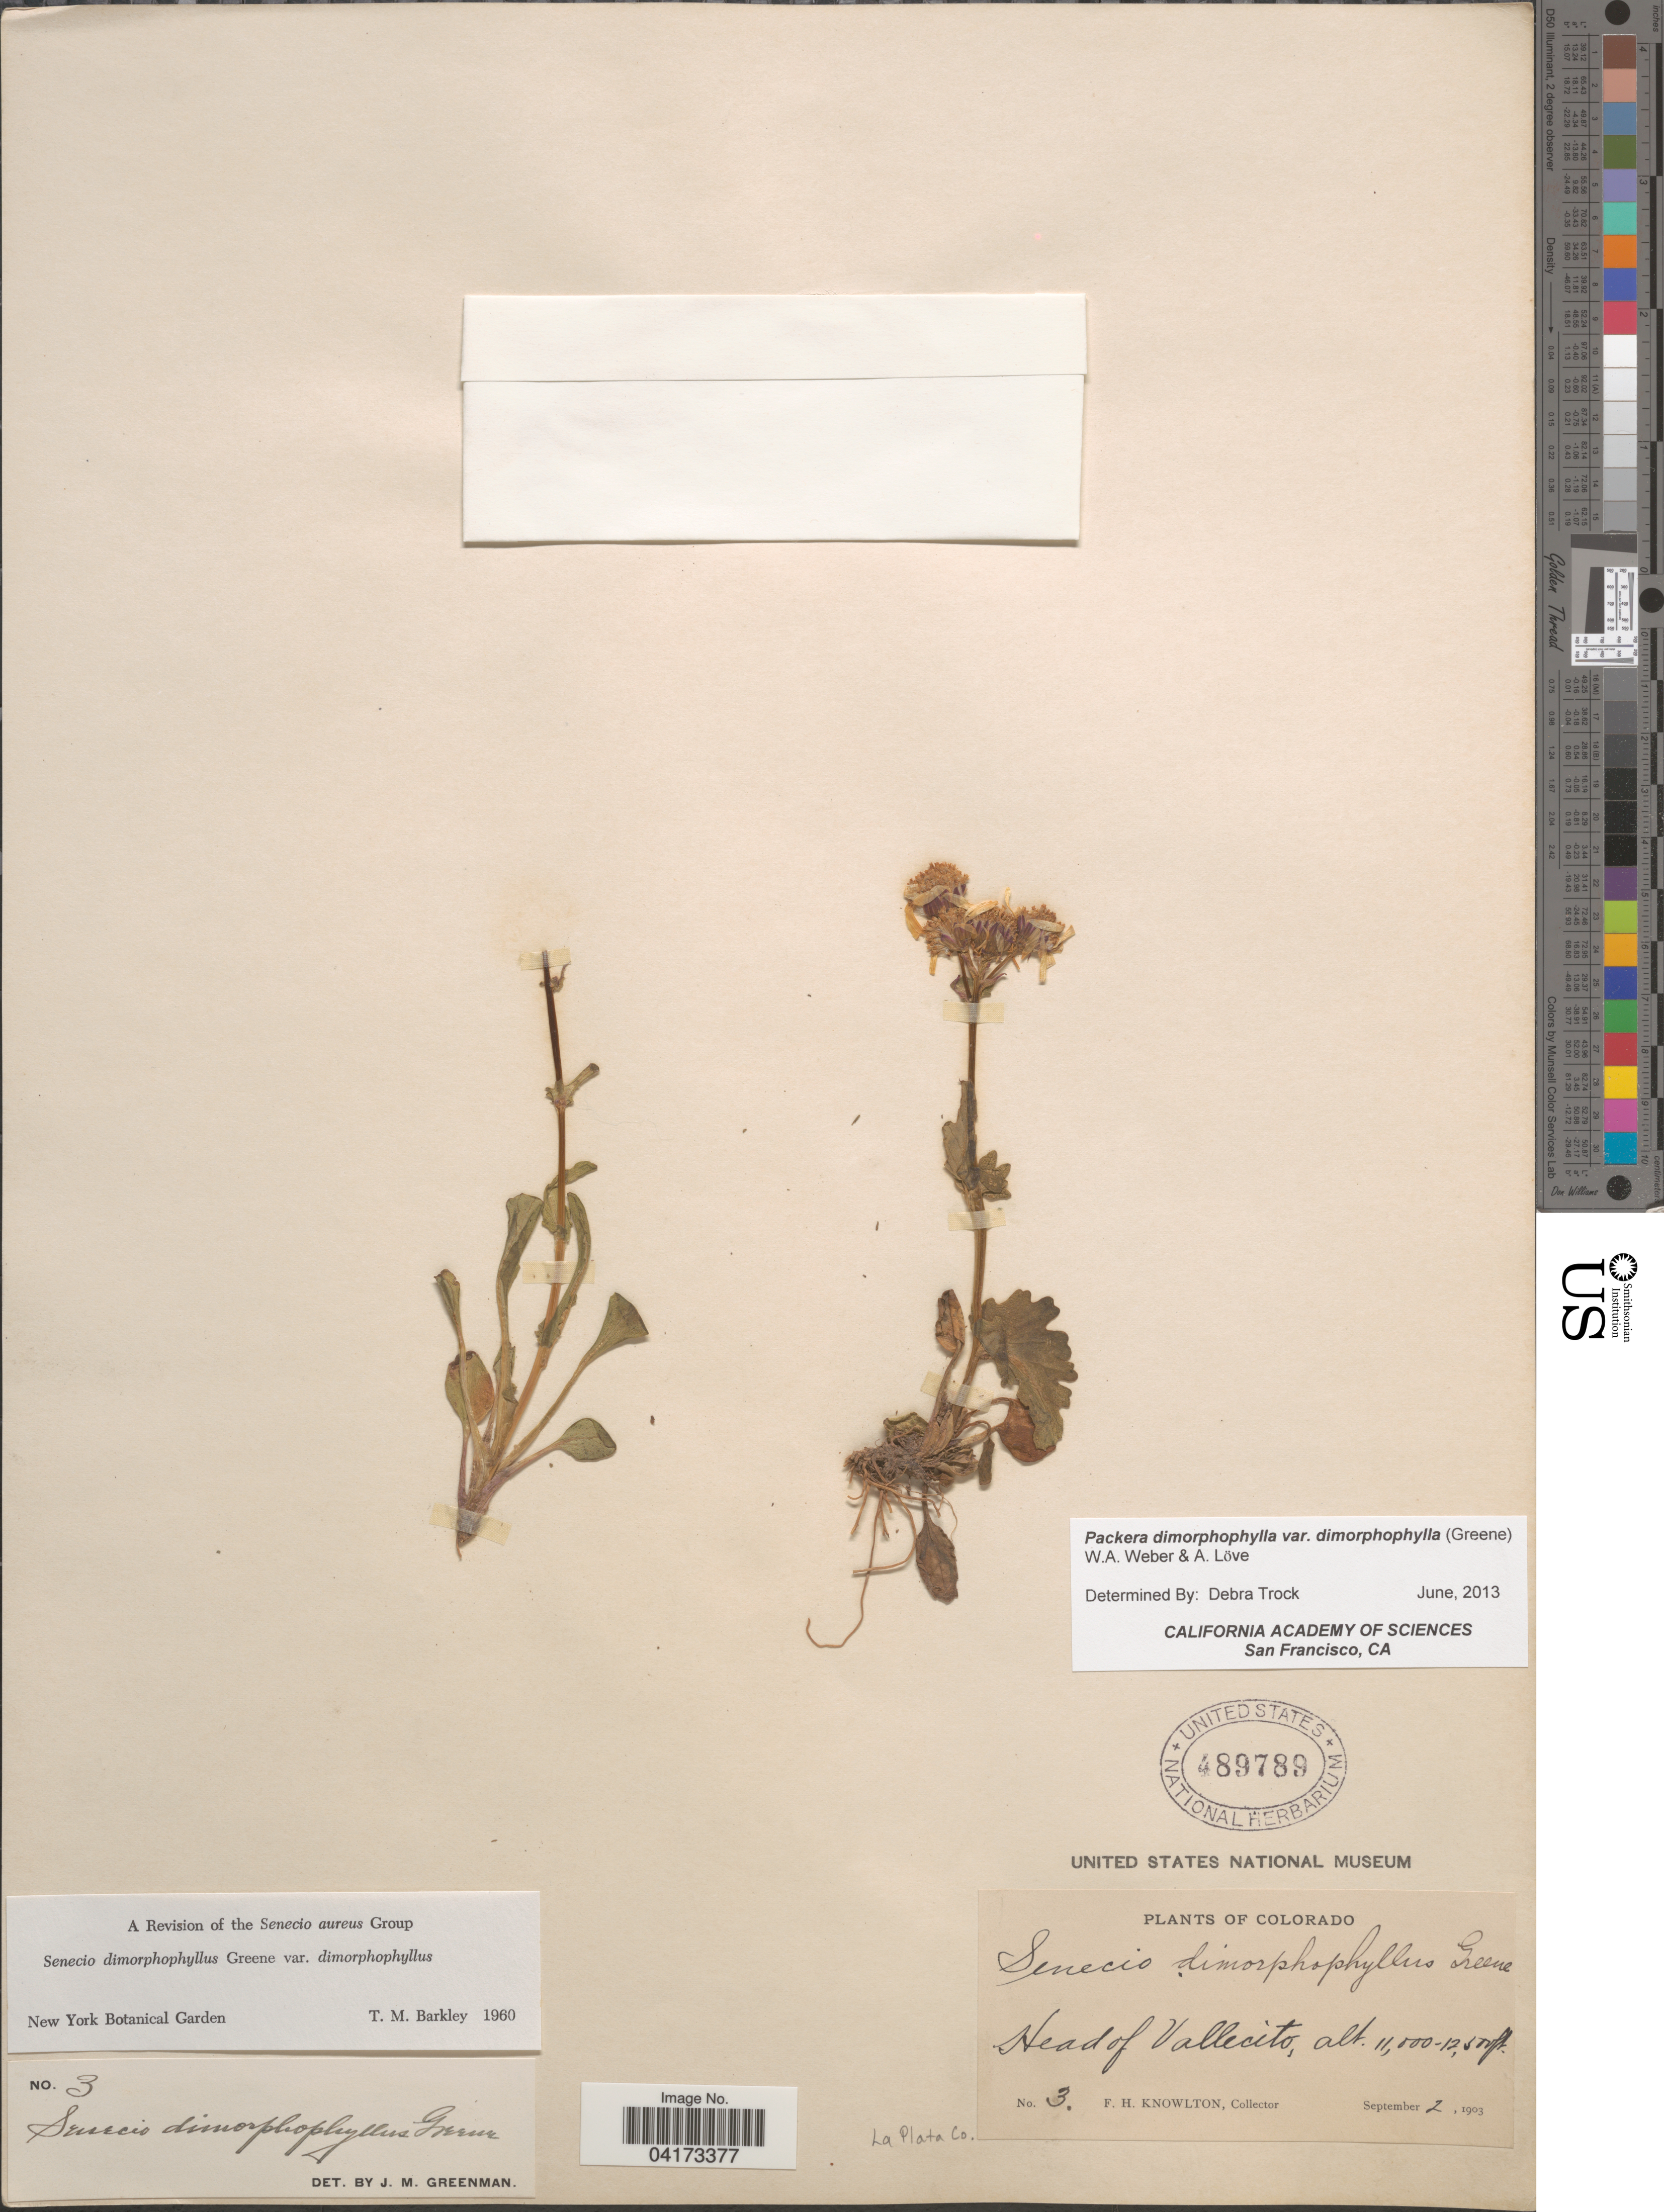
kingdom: Plantae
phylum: Tracheophyta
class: Magnoliopsida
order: Asterales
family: Asteraceae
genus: Packera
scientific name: Packera dimorphophylla var. dimorphophylla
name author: (Greene) W.A. Weber & Á. Löve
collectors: F. H. Knowlton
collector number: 3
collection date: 1903-09-02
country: United States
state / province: Colorado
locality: Head of Vallecito.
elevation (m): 3353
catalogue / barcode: US 489789